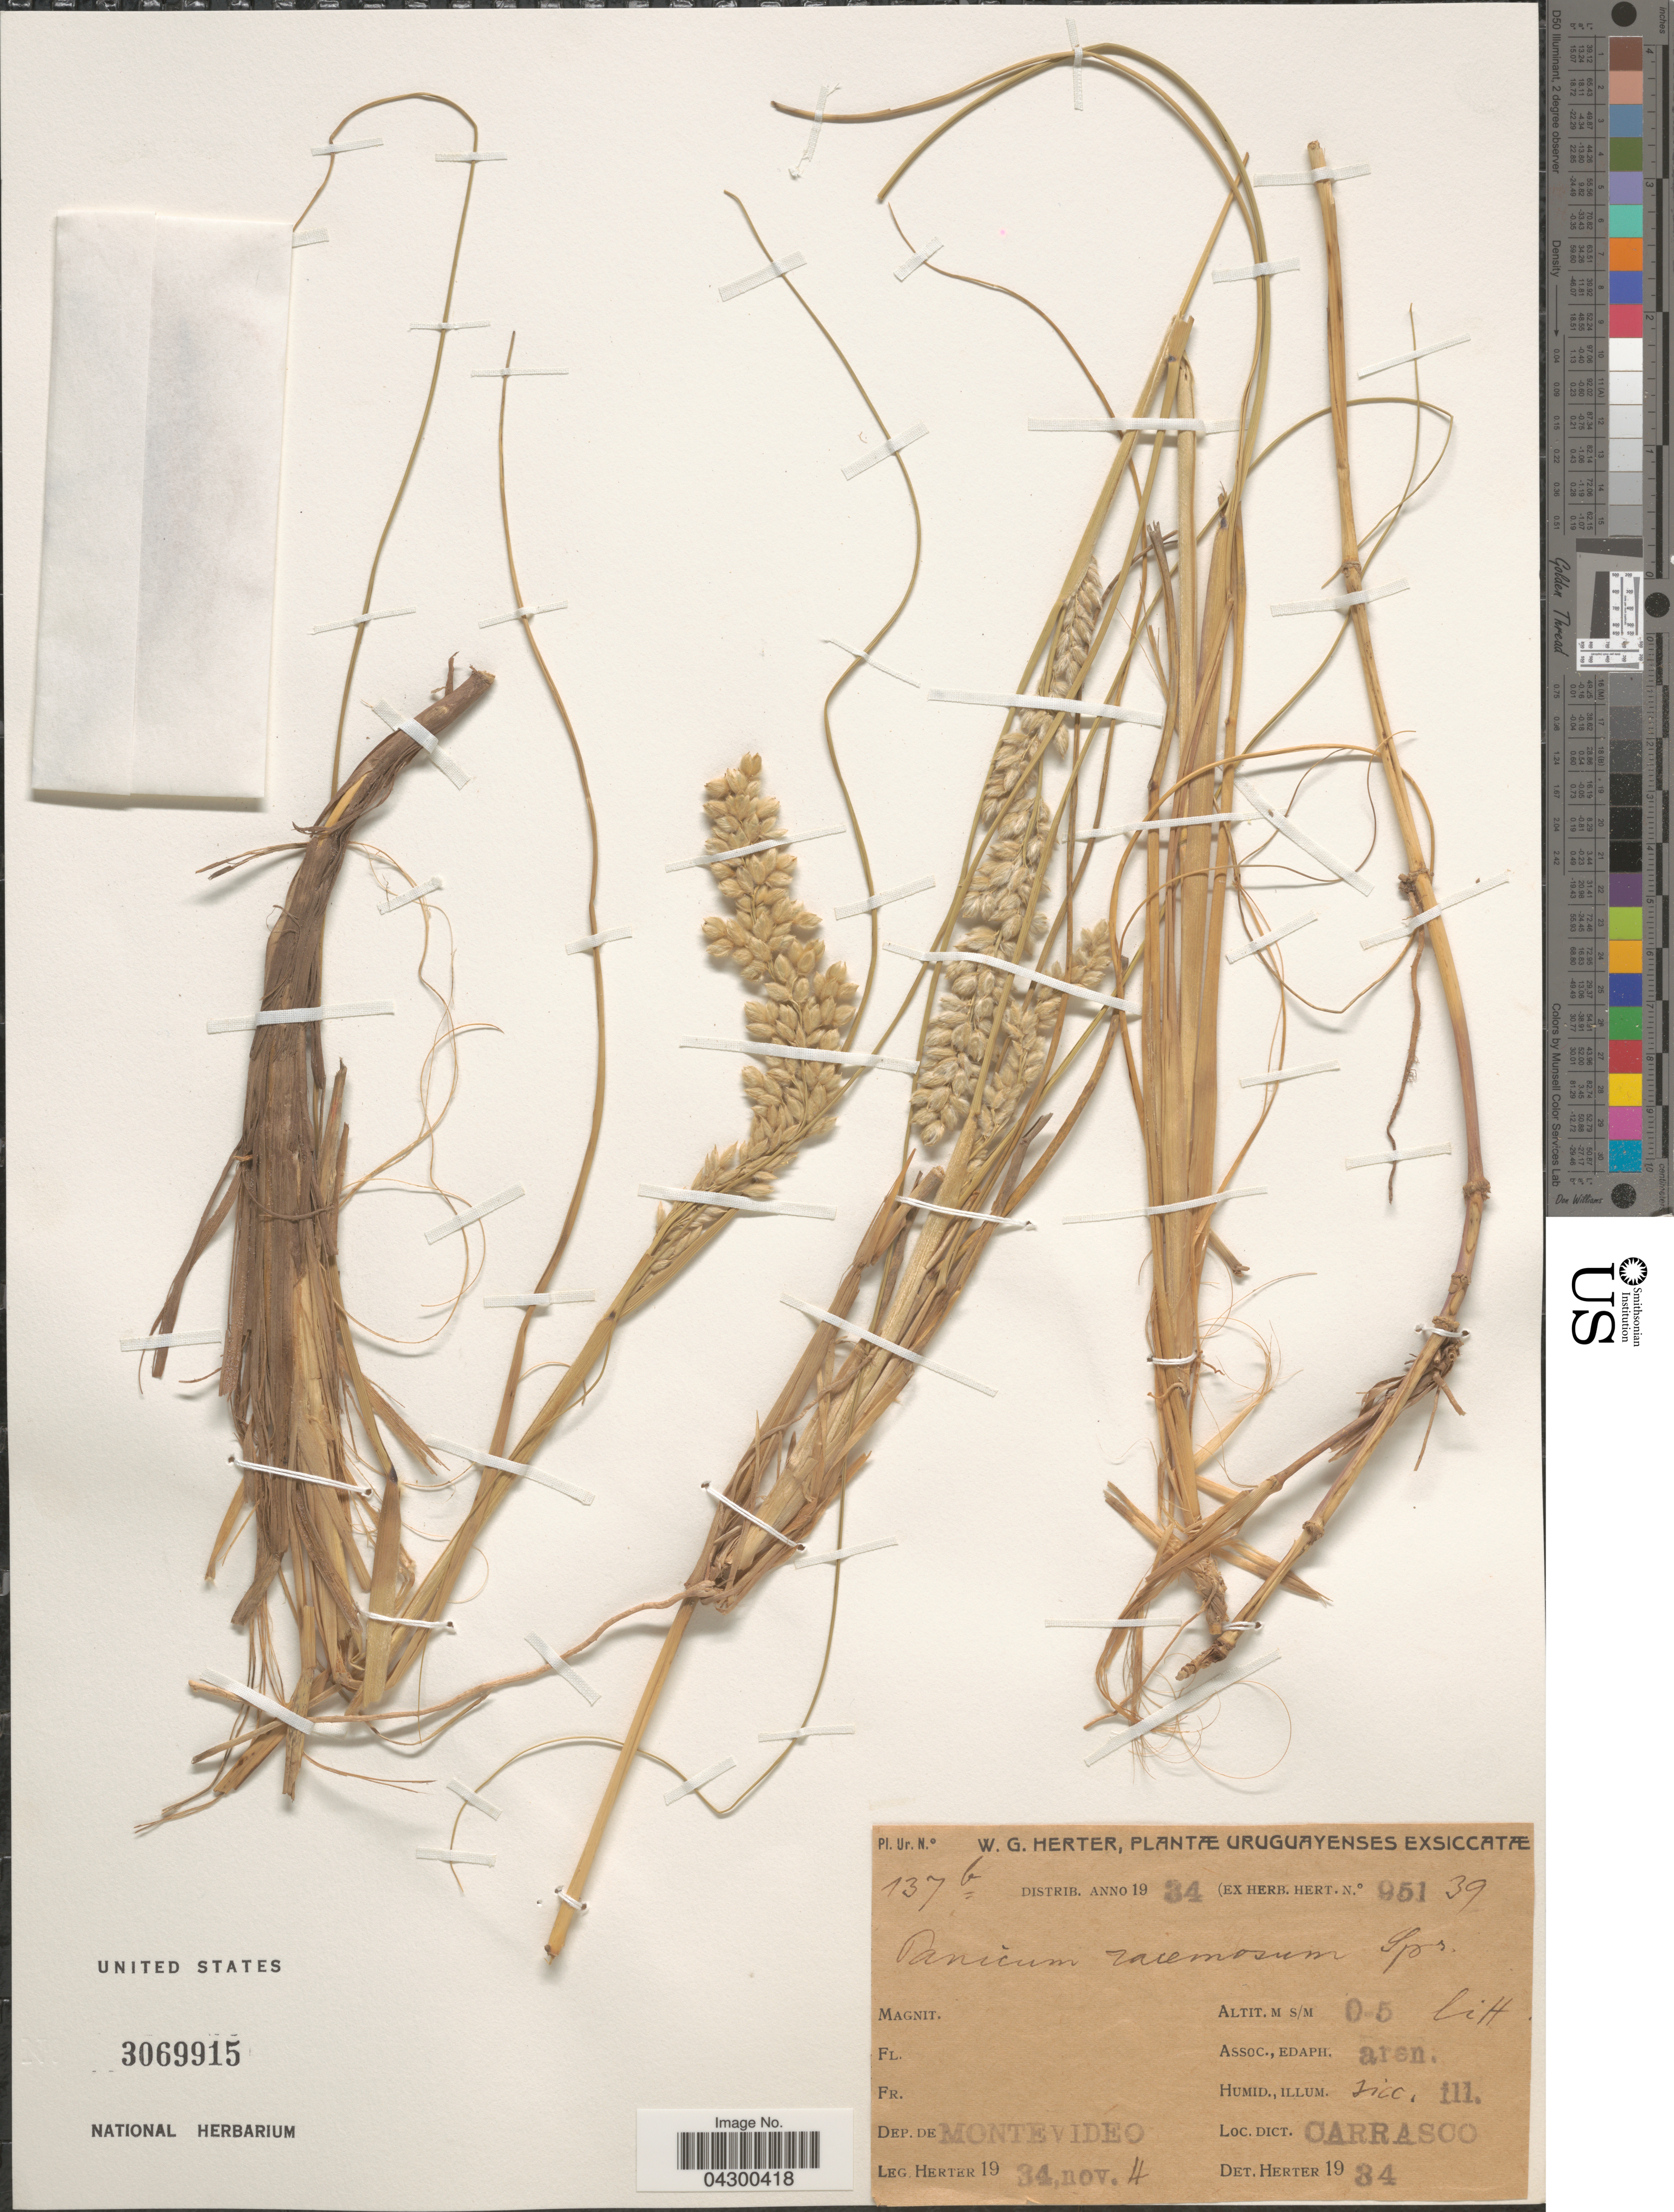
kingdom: Plantae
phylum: Tracheophyta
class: Liliopsida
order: Poales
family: Poaceae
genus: Panicum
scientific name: Panicum racemosum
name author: (P. Beauv.) Spreng.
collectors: G. Herter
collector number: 137b/95139?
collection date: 1934-11-04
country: Uruguay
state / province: Montevideo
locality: Dep. de Montevideo. Loc. Dict. Carrasco.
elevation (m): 0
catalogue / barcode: US 3069915